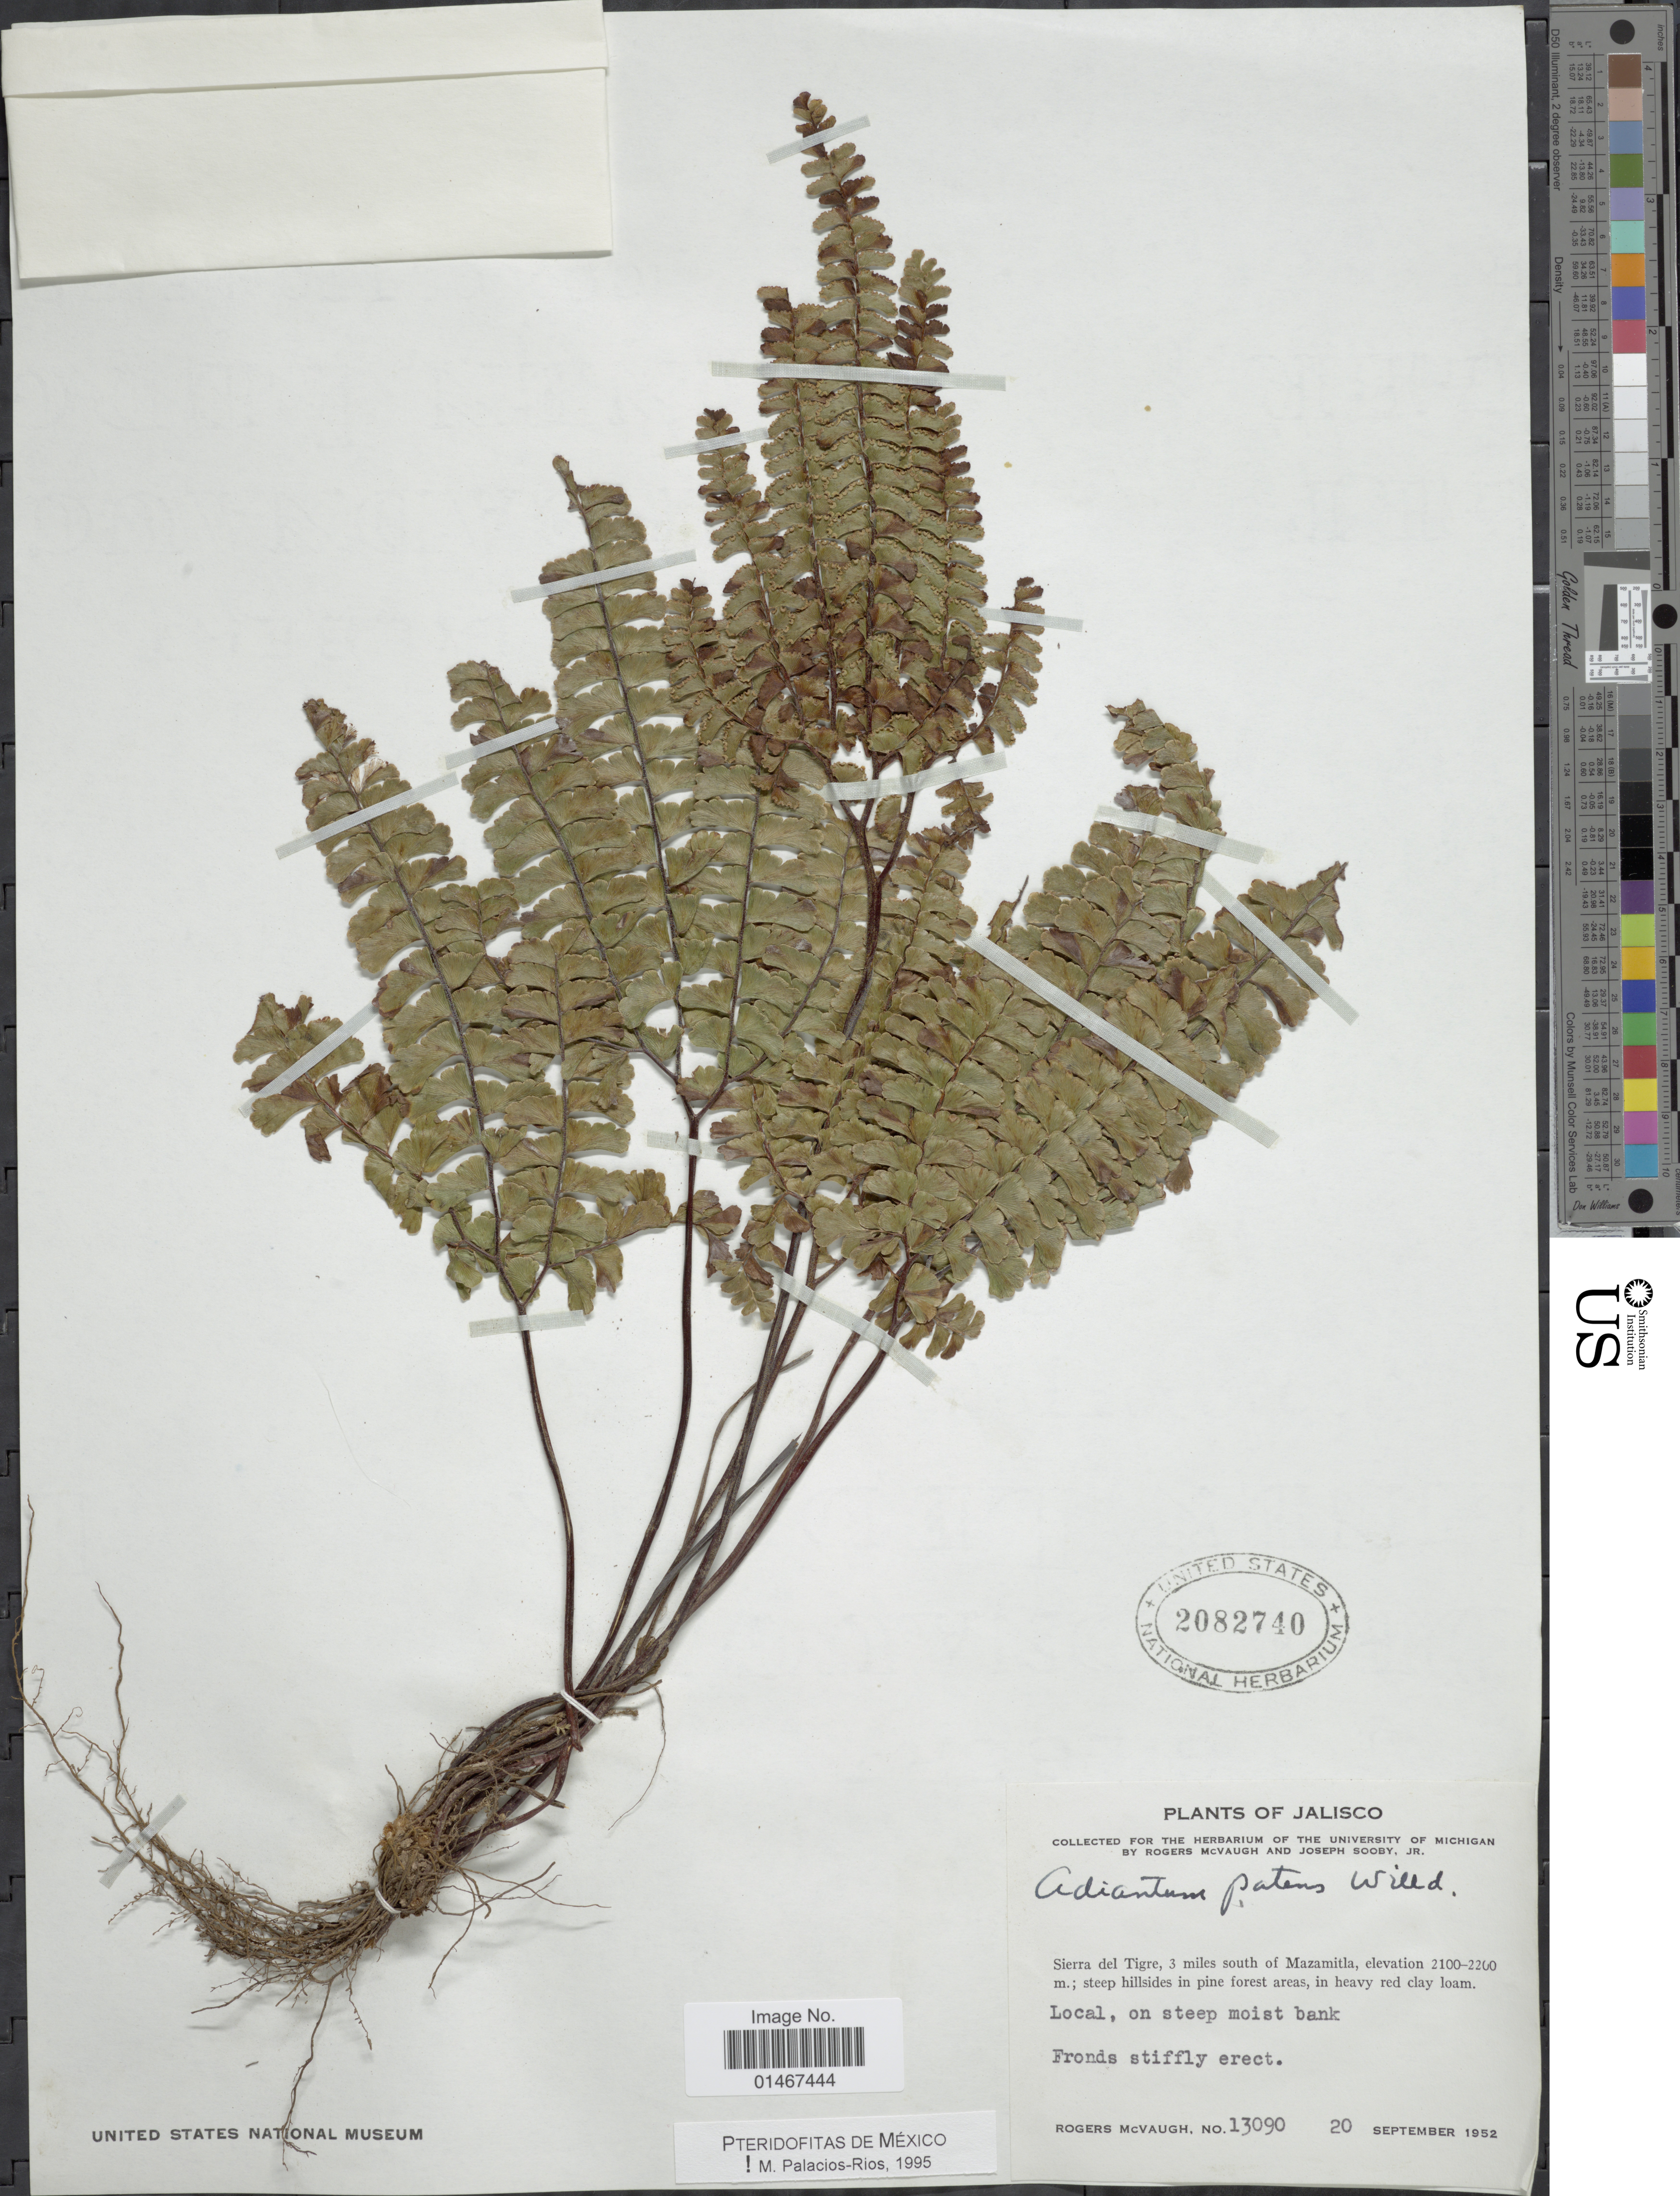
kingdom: Plantae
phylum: Tracheophyta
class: Polypodiopsida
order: Polypodiales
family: Pteridaceae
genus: Adiantum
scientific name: Adiantum patens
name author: Willd.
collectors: R. McVaugh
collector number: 13090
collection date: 1952-09-20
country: Mexico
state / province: Jalisco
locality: Sierra del Tigre, 3 miles south of Mazamitla.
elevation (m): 2100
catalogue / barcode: US 2082740